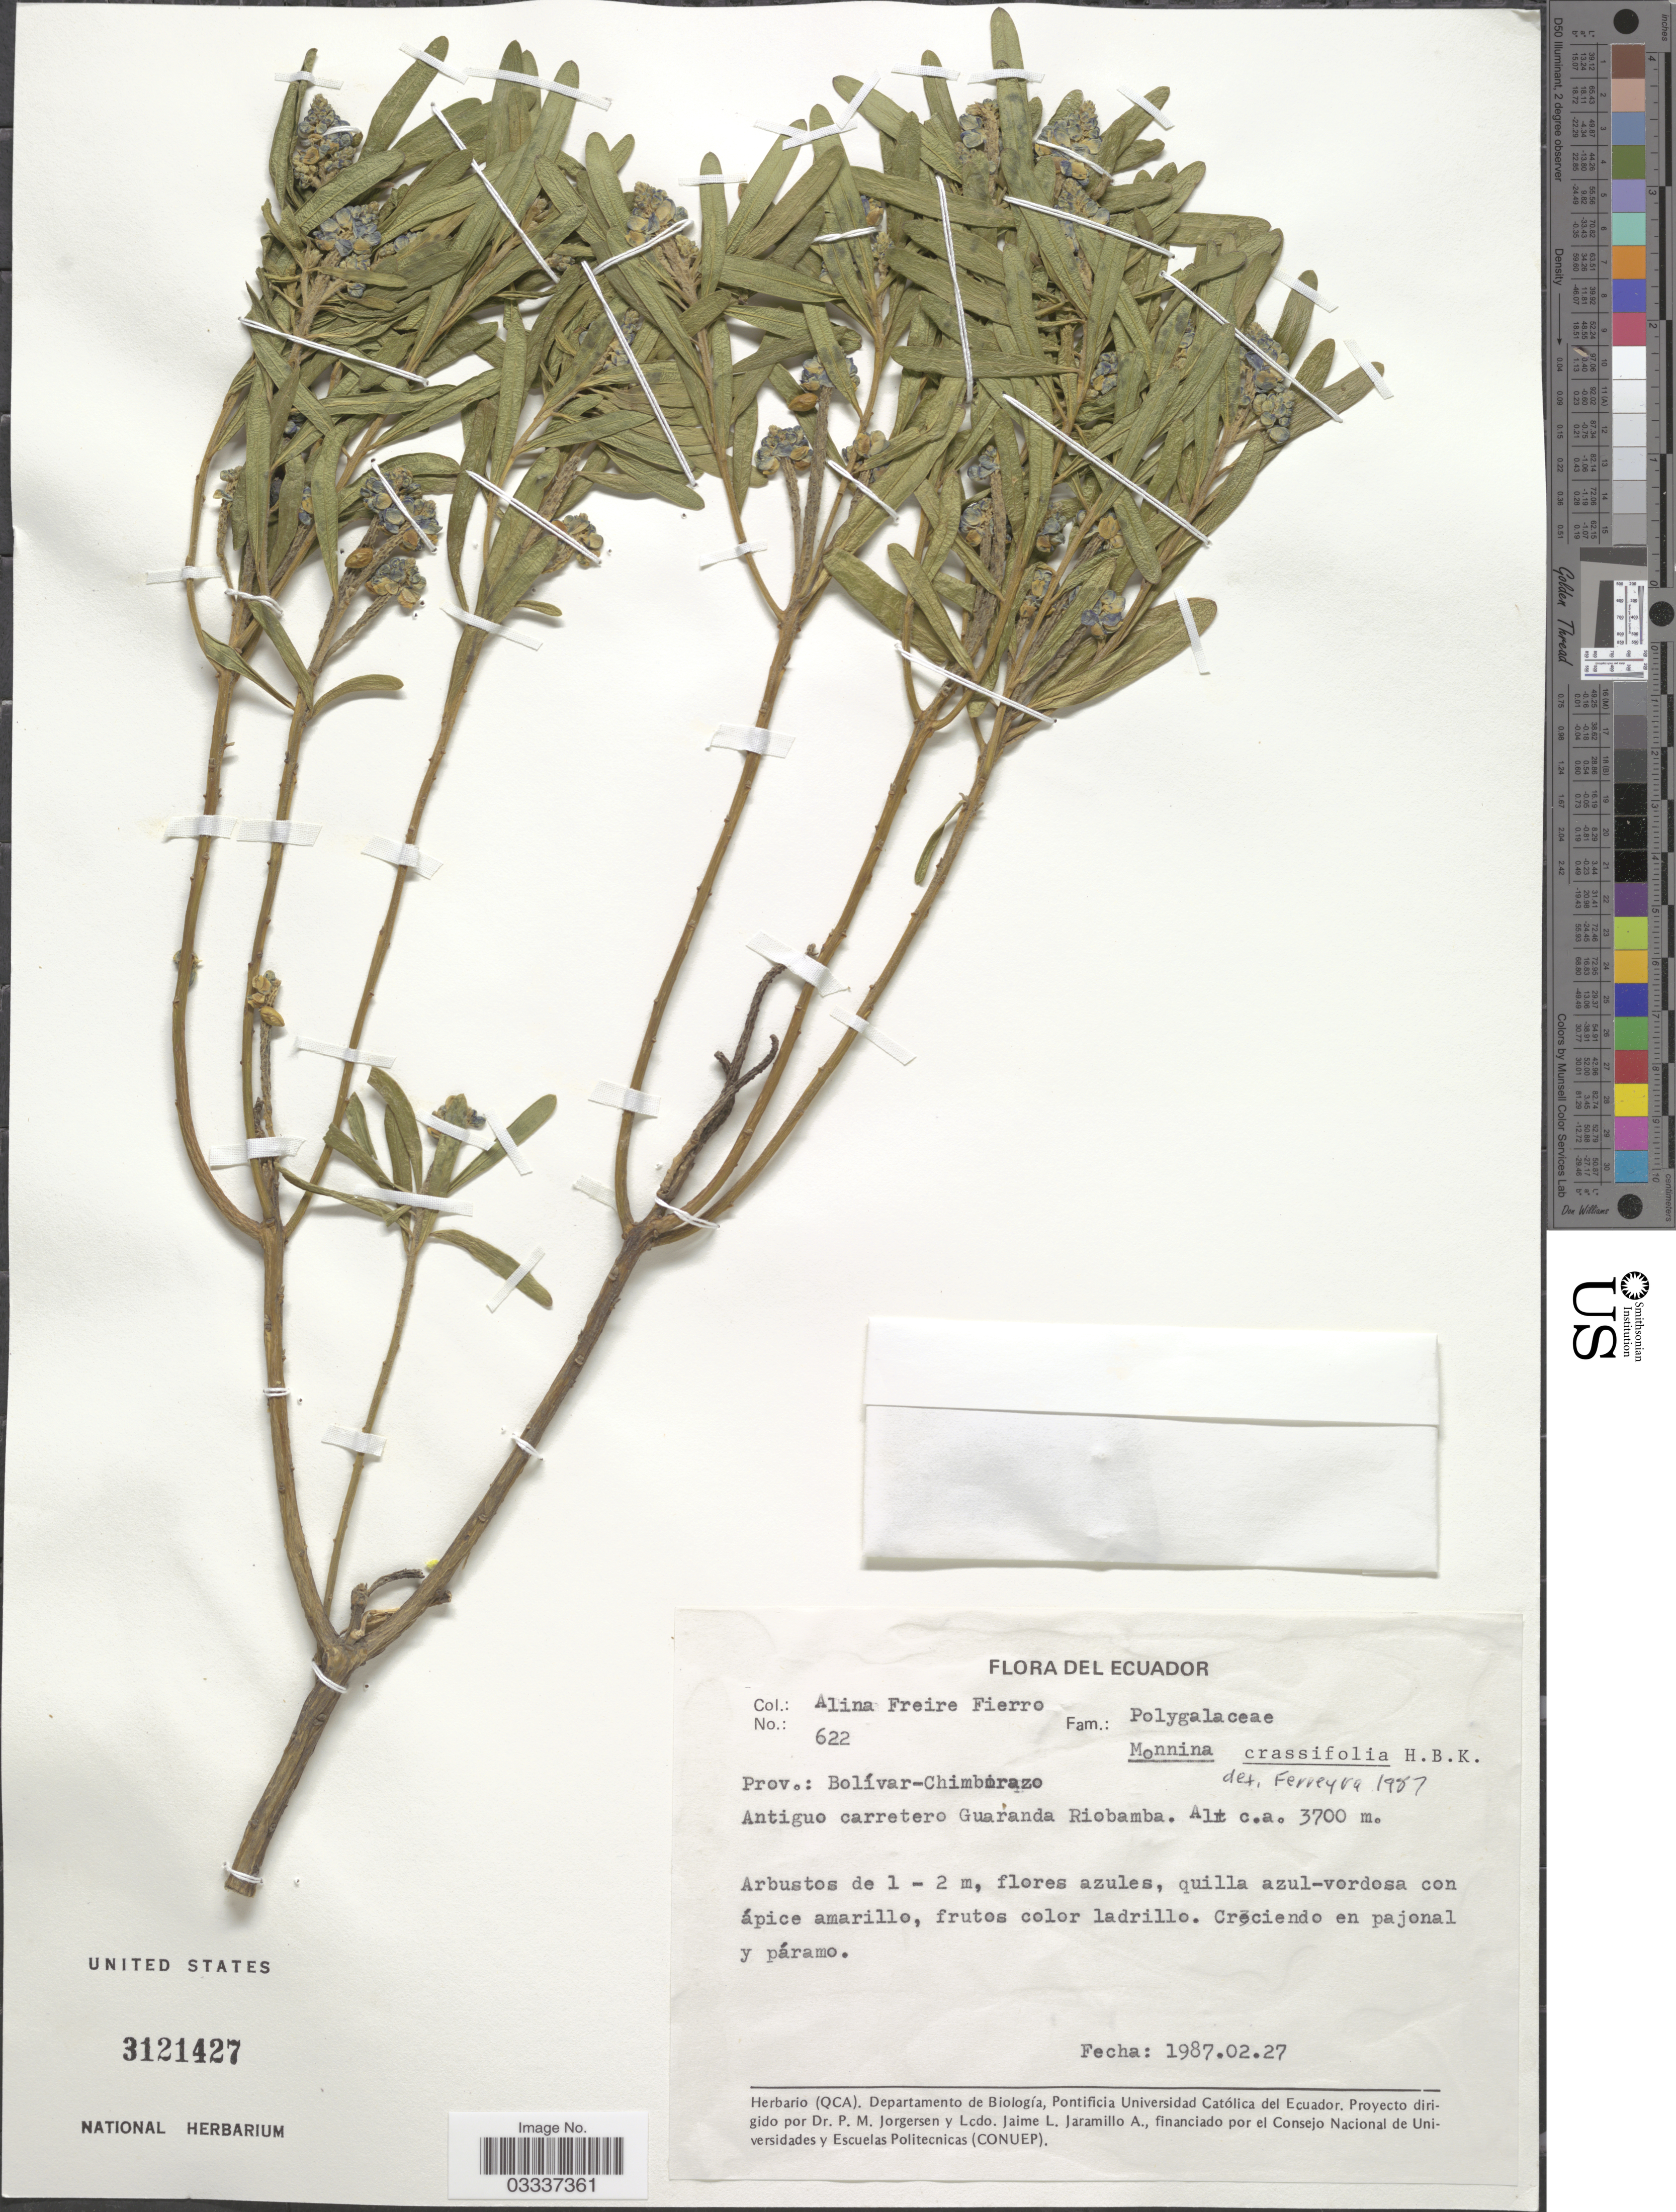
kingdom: Plantae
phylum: Tracheophyta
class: Magnoliopsida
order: Fabales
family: Polygalaceae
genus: Monnina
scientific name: Monnina crassifolia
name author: (Bonpl.) Kunth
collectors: A. Freire-Fierro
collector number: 622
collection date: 1987-02-27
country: Ecuador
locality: Prov.: Bolívar-Chimborazo, Antiguo carretero Guaranda Riobamba.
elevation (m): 3700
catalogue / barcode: US 3121427